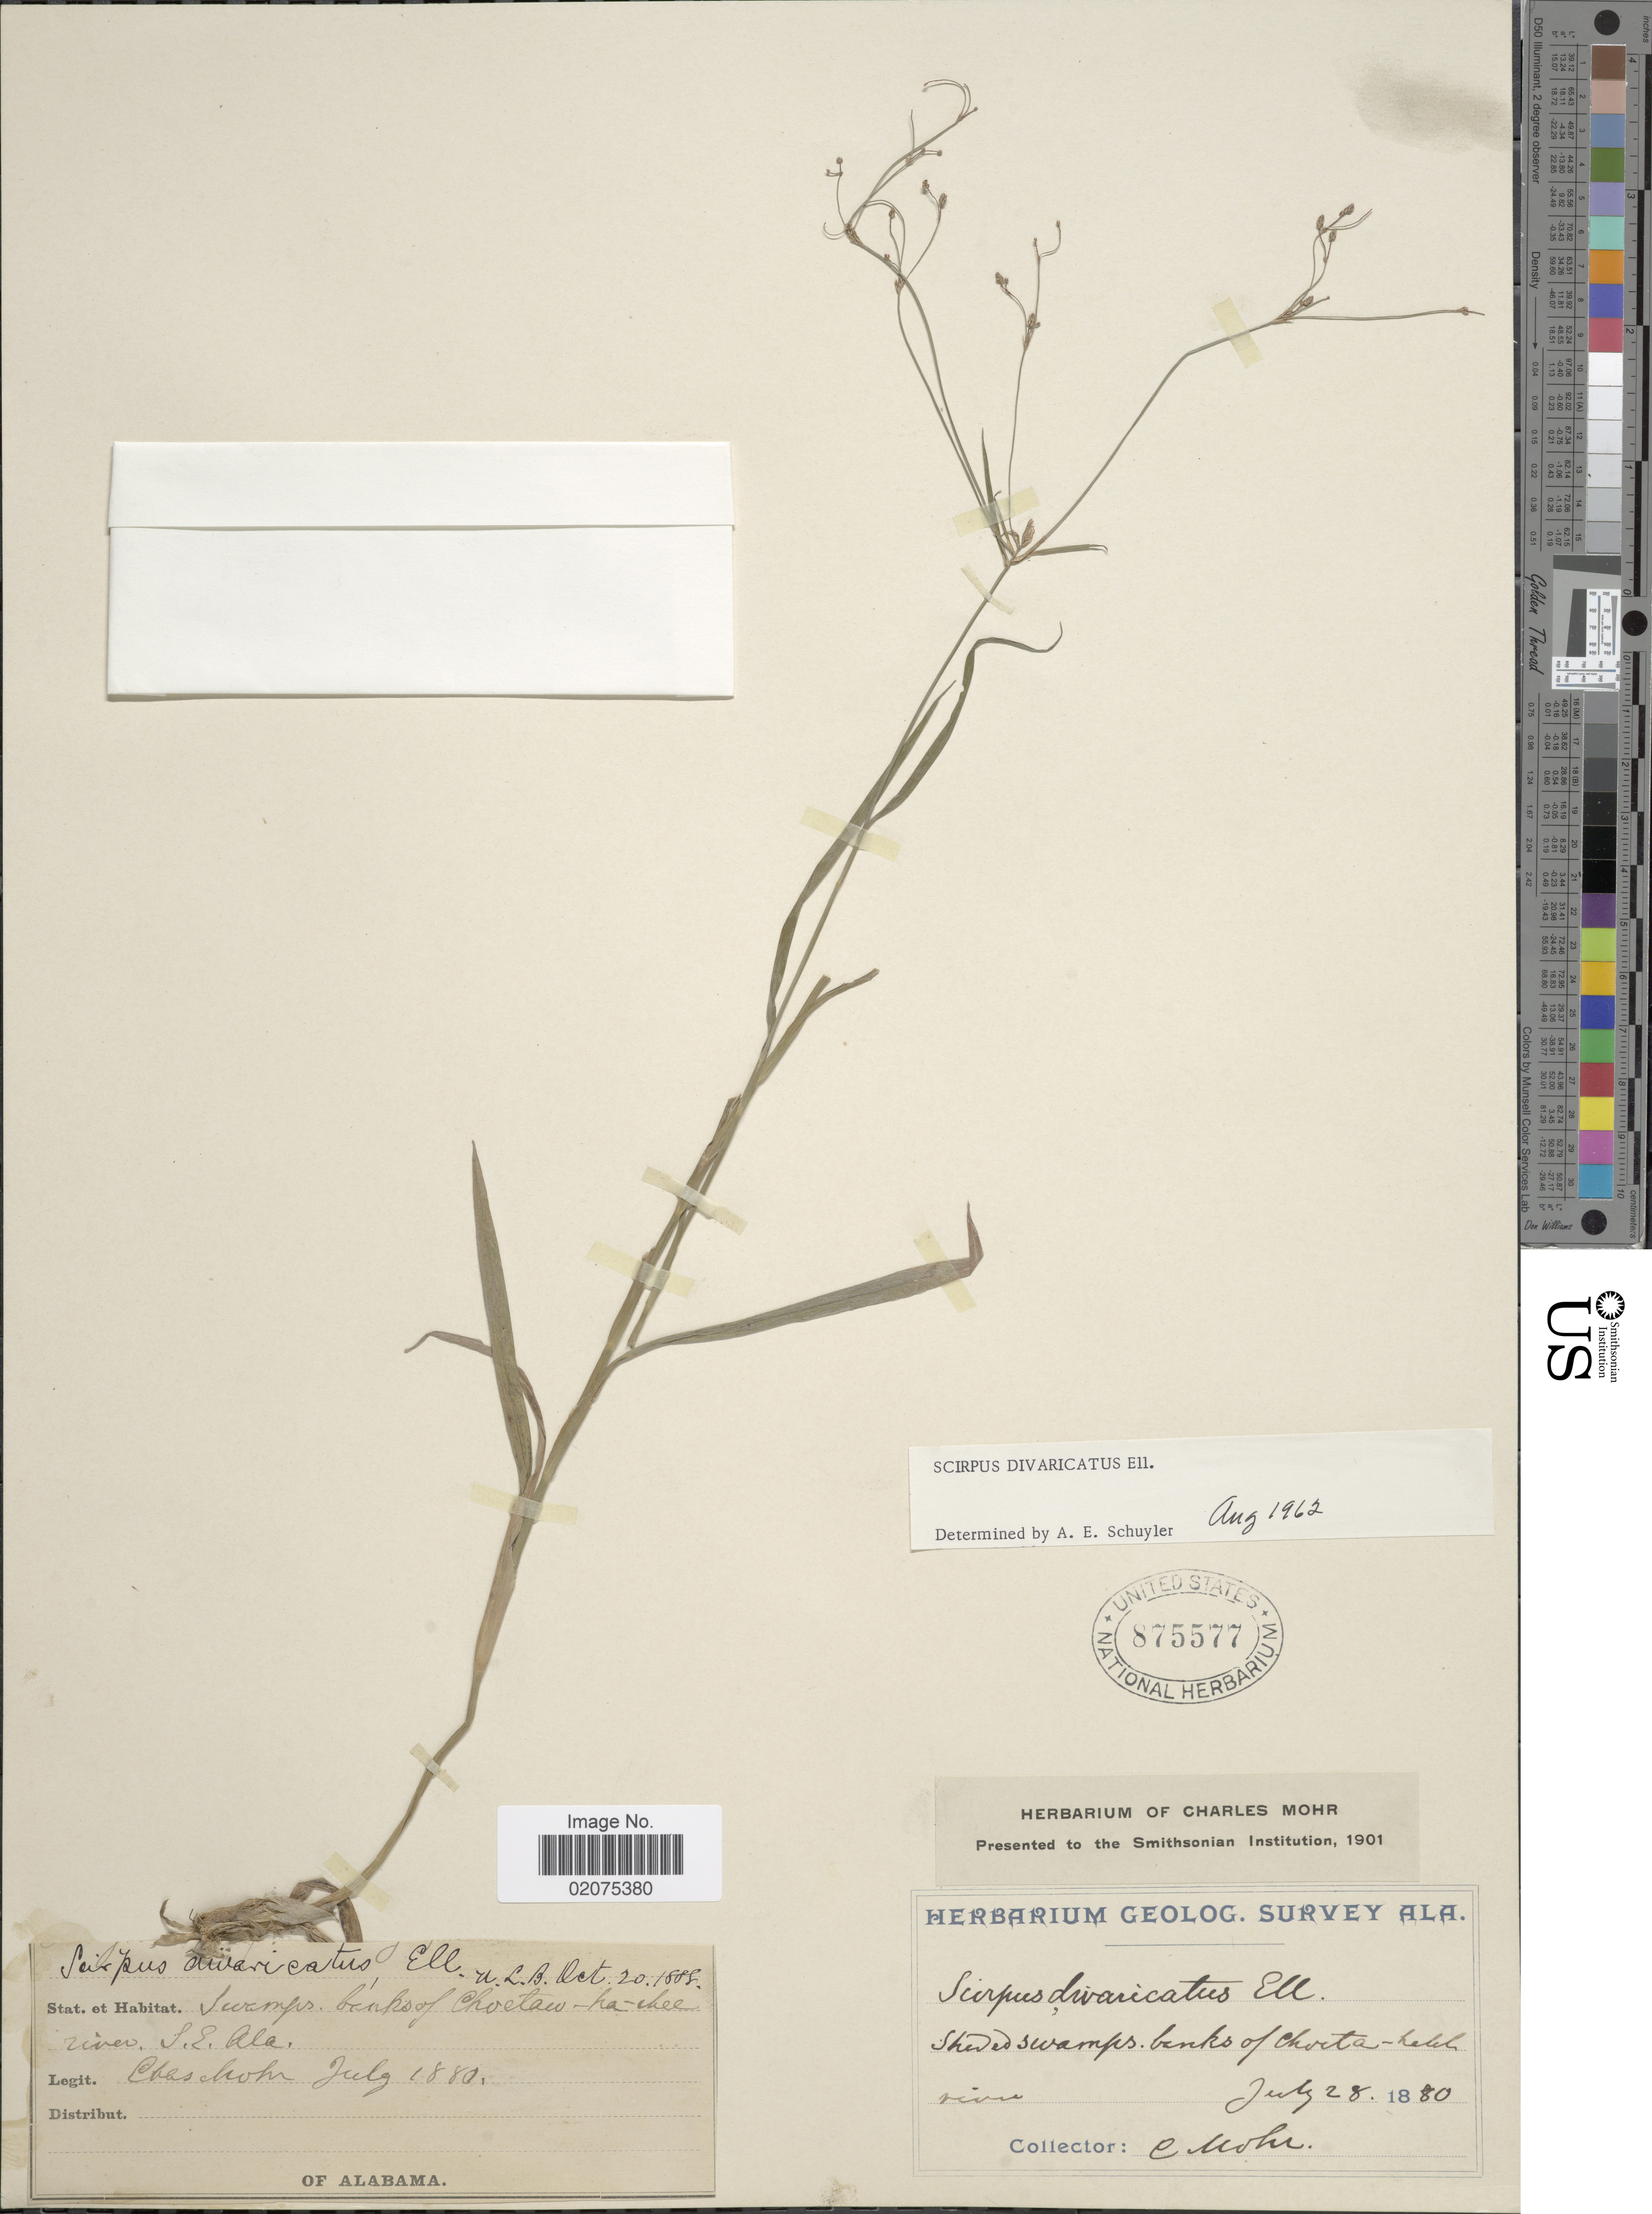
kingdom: Plantae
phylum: Tracheophyta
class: Liliopsida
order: Poales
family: Cyperaceae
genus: Scirpus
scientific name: Scirpus divaricatus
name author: Elliott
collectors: C. T. Mohr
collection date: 1880-07-28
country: United States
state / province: Alabama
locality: Shaded swamps banks of Choctawhatchee river, S.E. Ala.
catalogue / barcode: US 875577